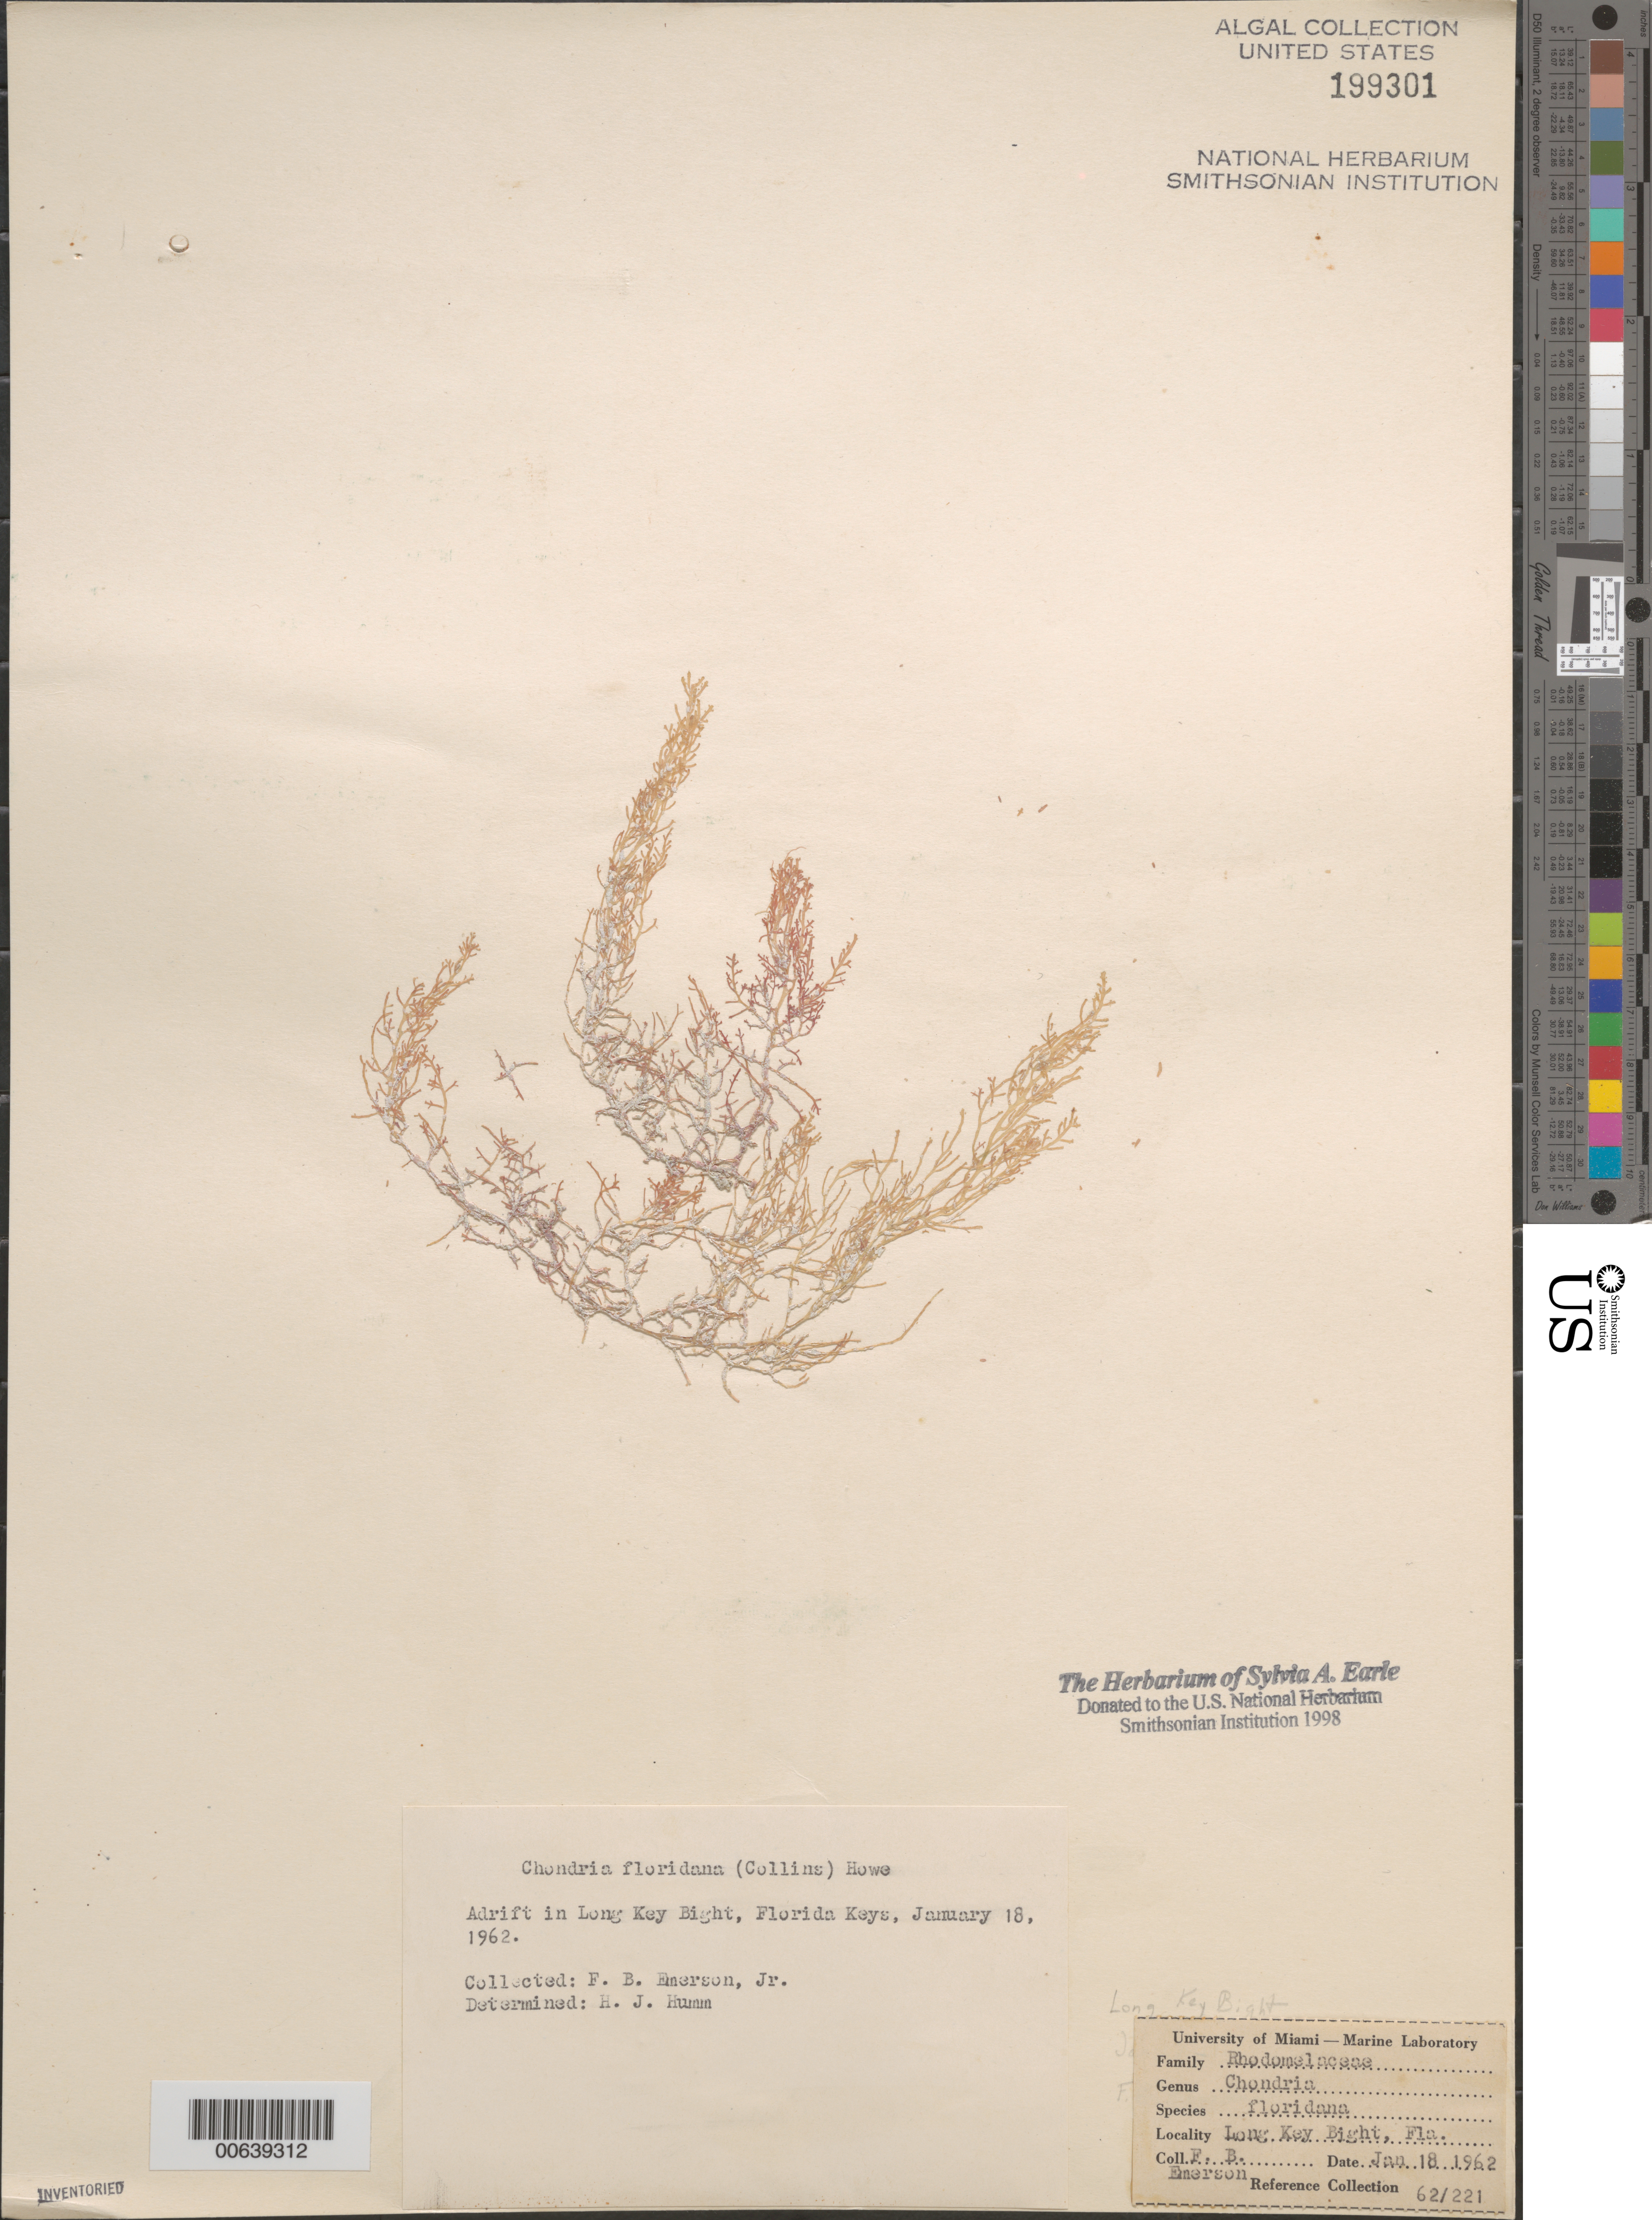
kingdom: Plantae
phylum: Rhodophyta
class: Florideophyceae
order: Ceramiales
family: Rhodomelaceae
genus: Chondria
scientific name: Chondria floridana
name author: (Collins) M. Howe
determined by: Humm, Harold J.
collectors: F. Emerson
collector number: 62/221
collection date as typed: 18 Jan 1962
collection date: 1962-01-18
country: United States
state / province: Florida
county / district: Monroe County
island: Florida Keys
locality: Long Key Bight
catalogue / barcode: US 199301